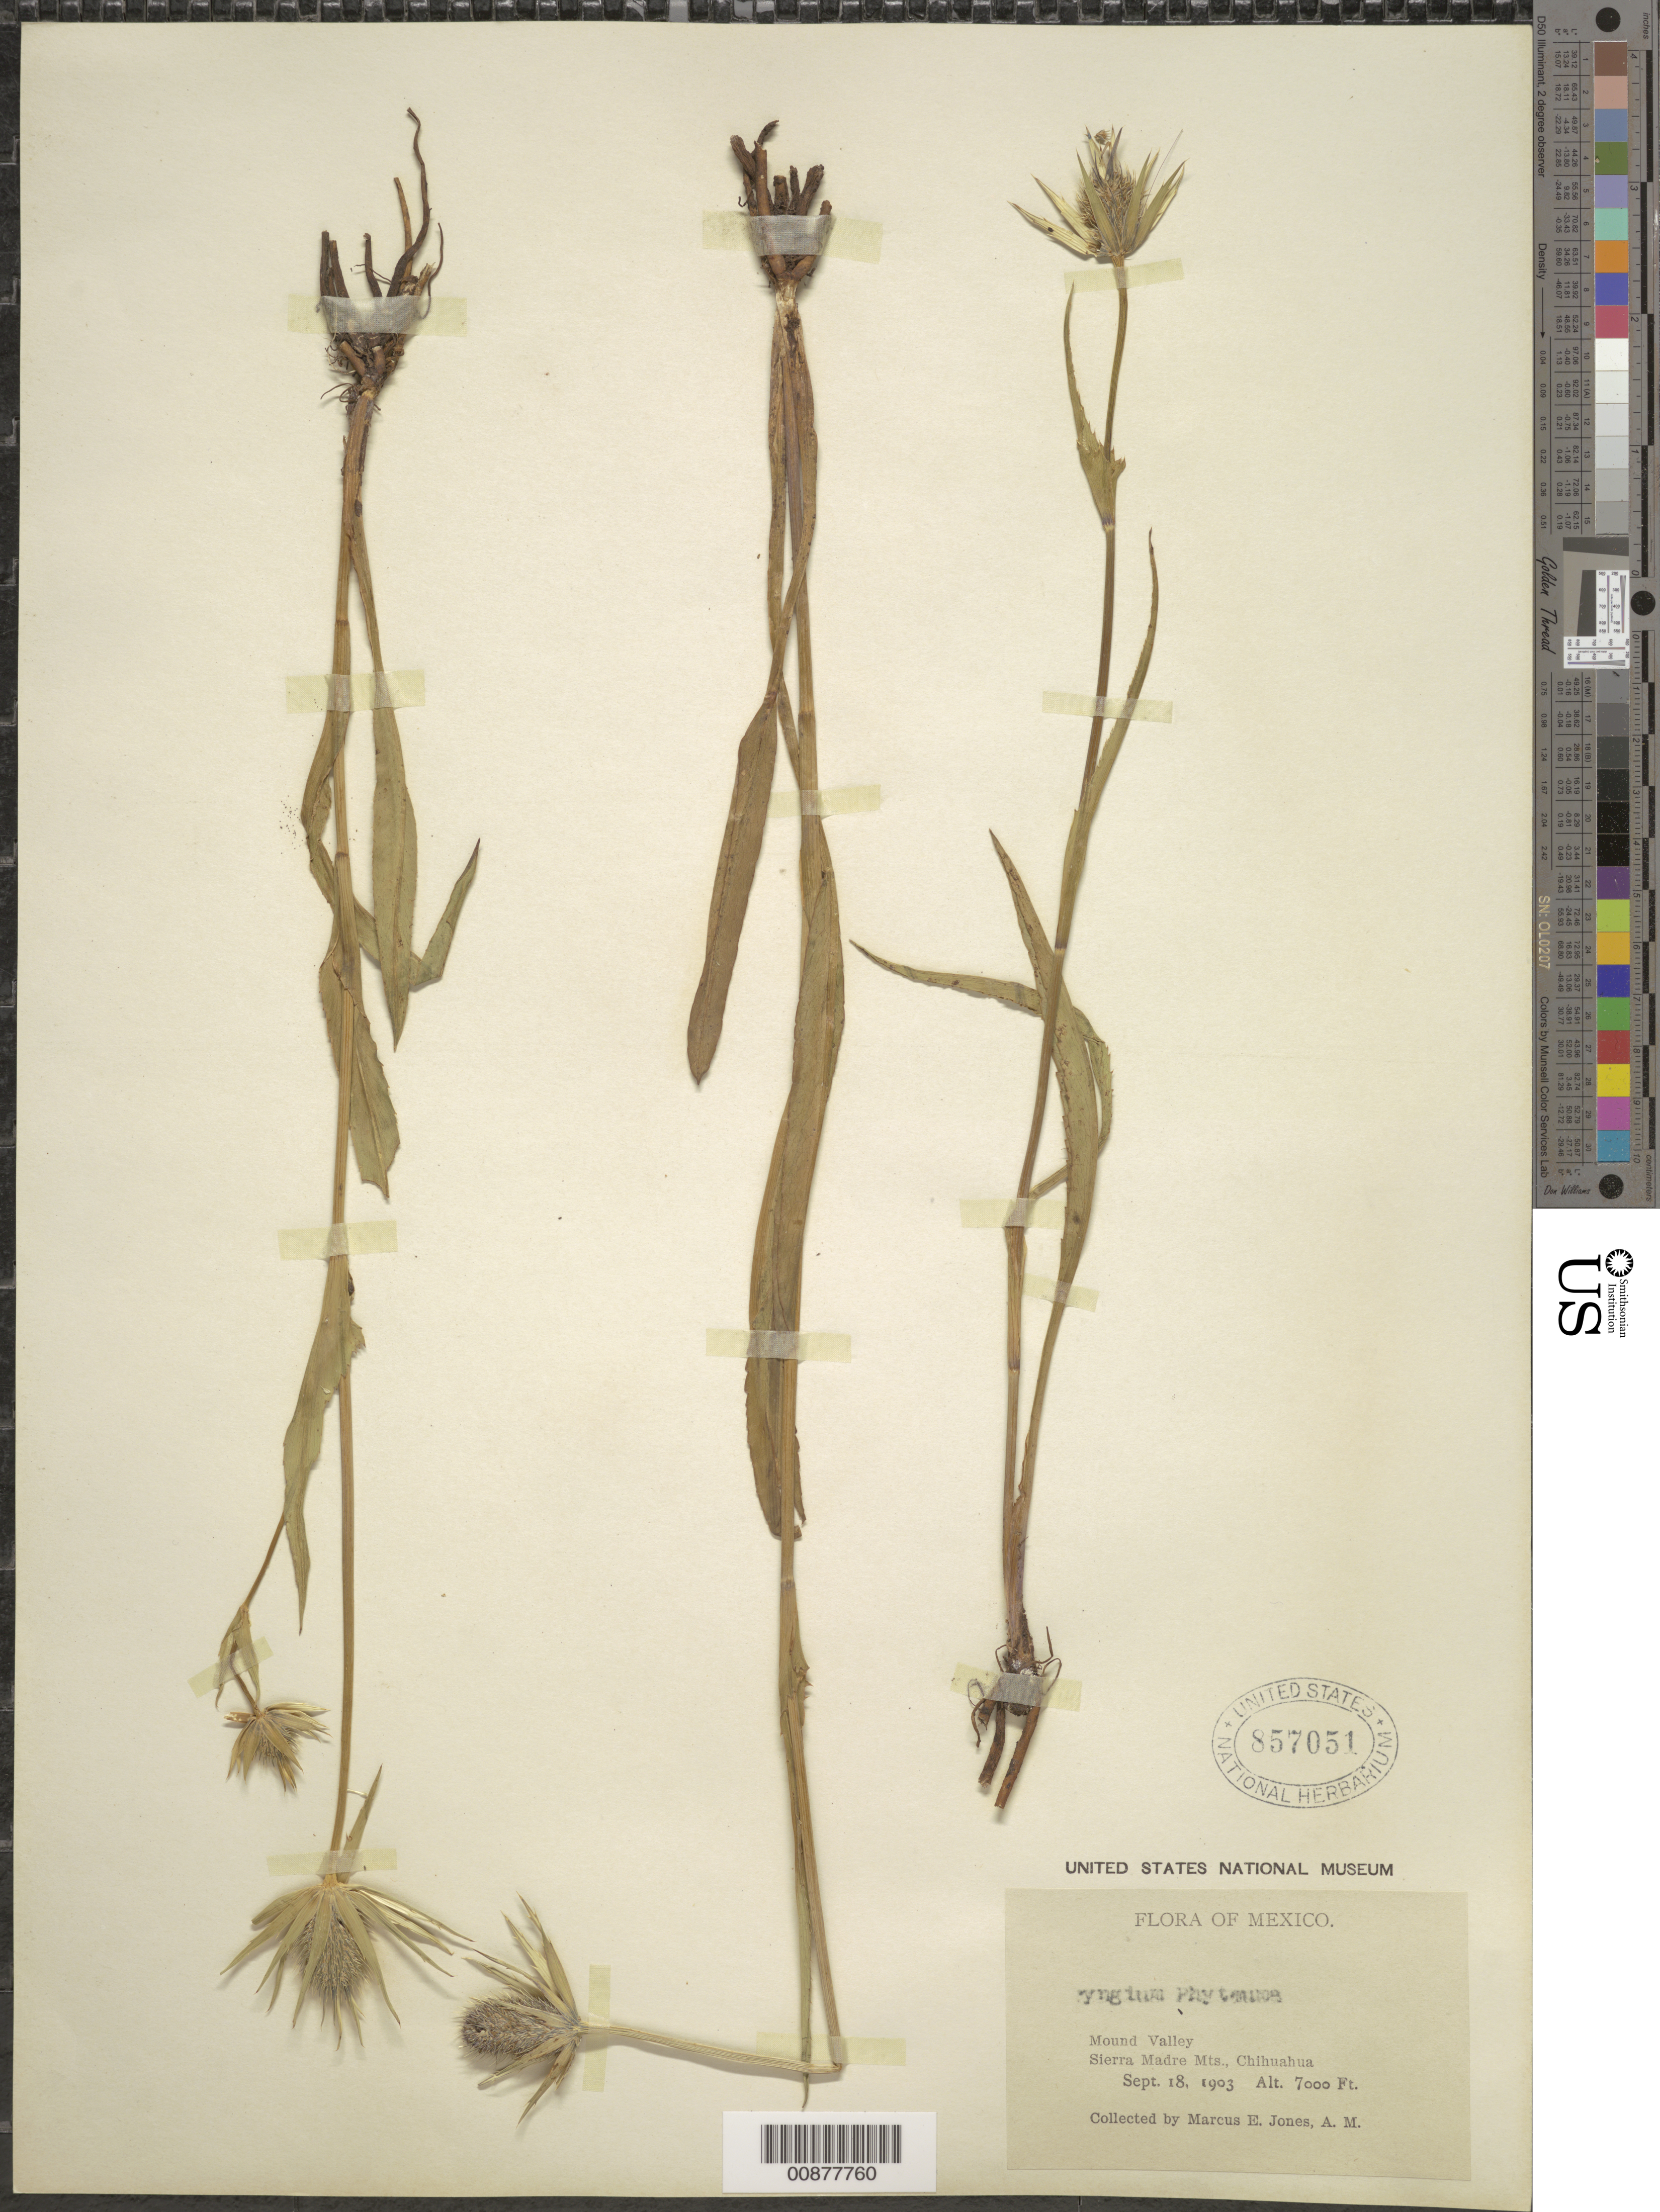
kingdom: Plantae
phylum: Tracheophyta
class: Magnoliopsida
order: Apiales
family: Apiaceae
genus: Eryngium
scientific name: Eryngium phyteumae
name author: F. Delaroche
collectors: M. E. Jones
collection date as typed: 18 Sep 1903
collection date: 1903-09-18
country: Mexico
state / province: Chihuahua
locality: Mound Valley, Sierra Madre Mts., Chihuahua.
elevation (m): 2134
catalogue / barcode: US 857051